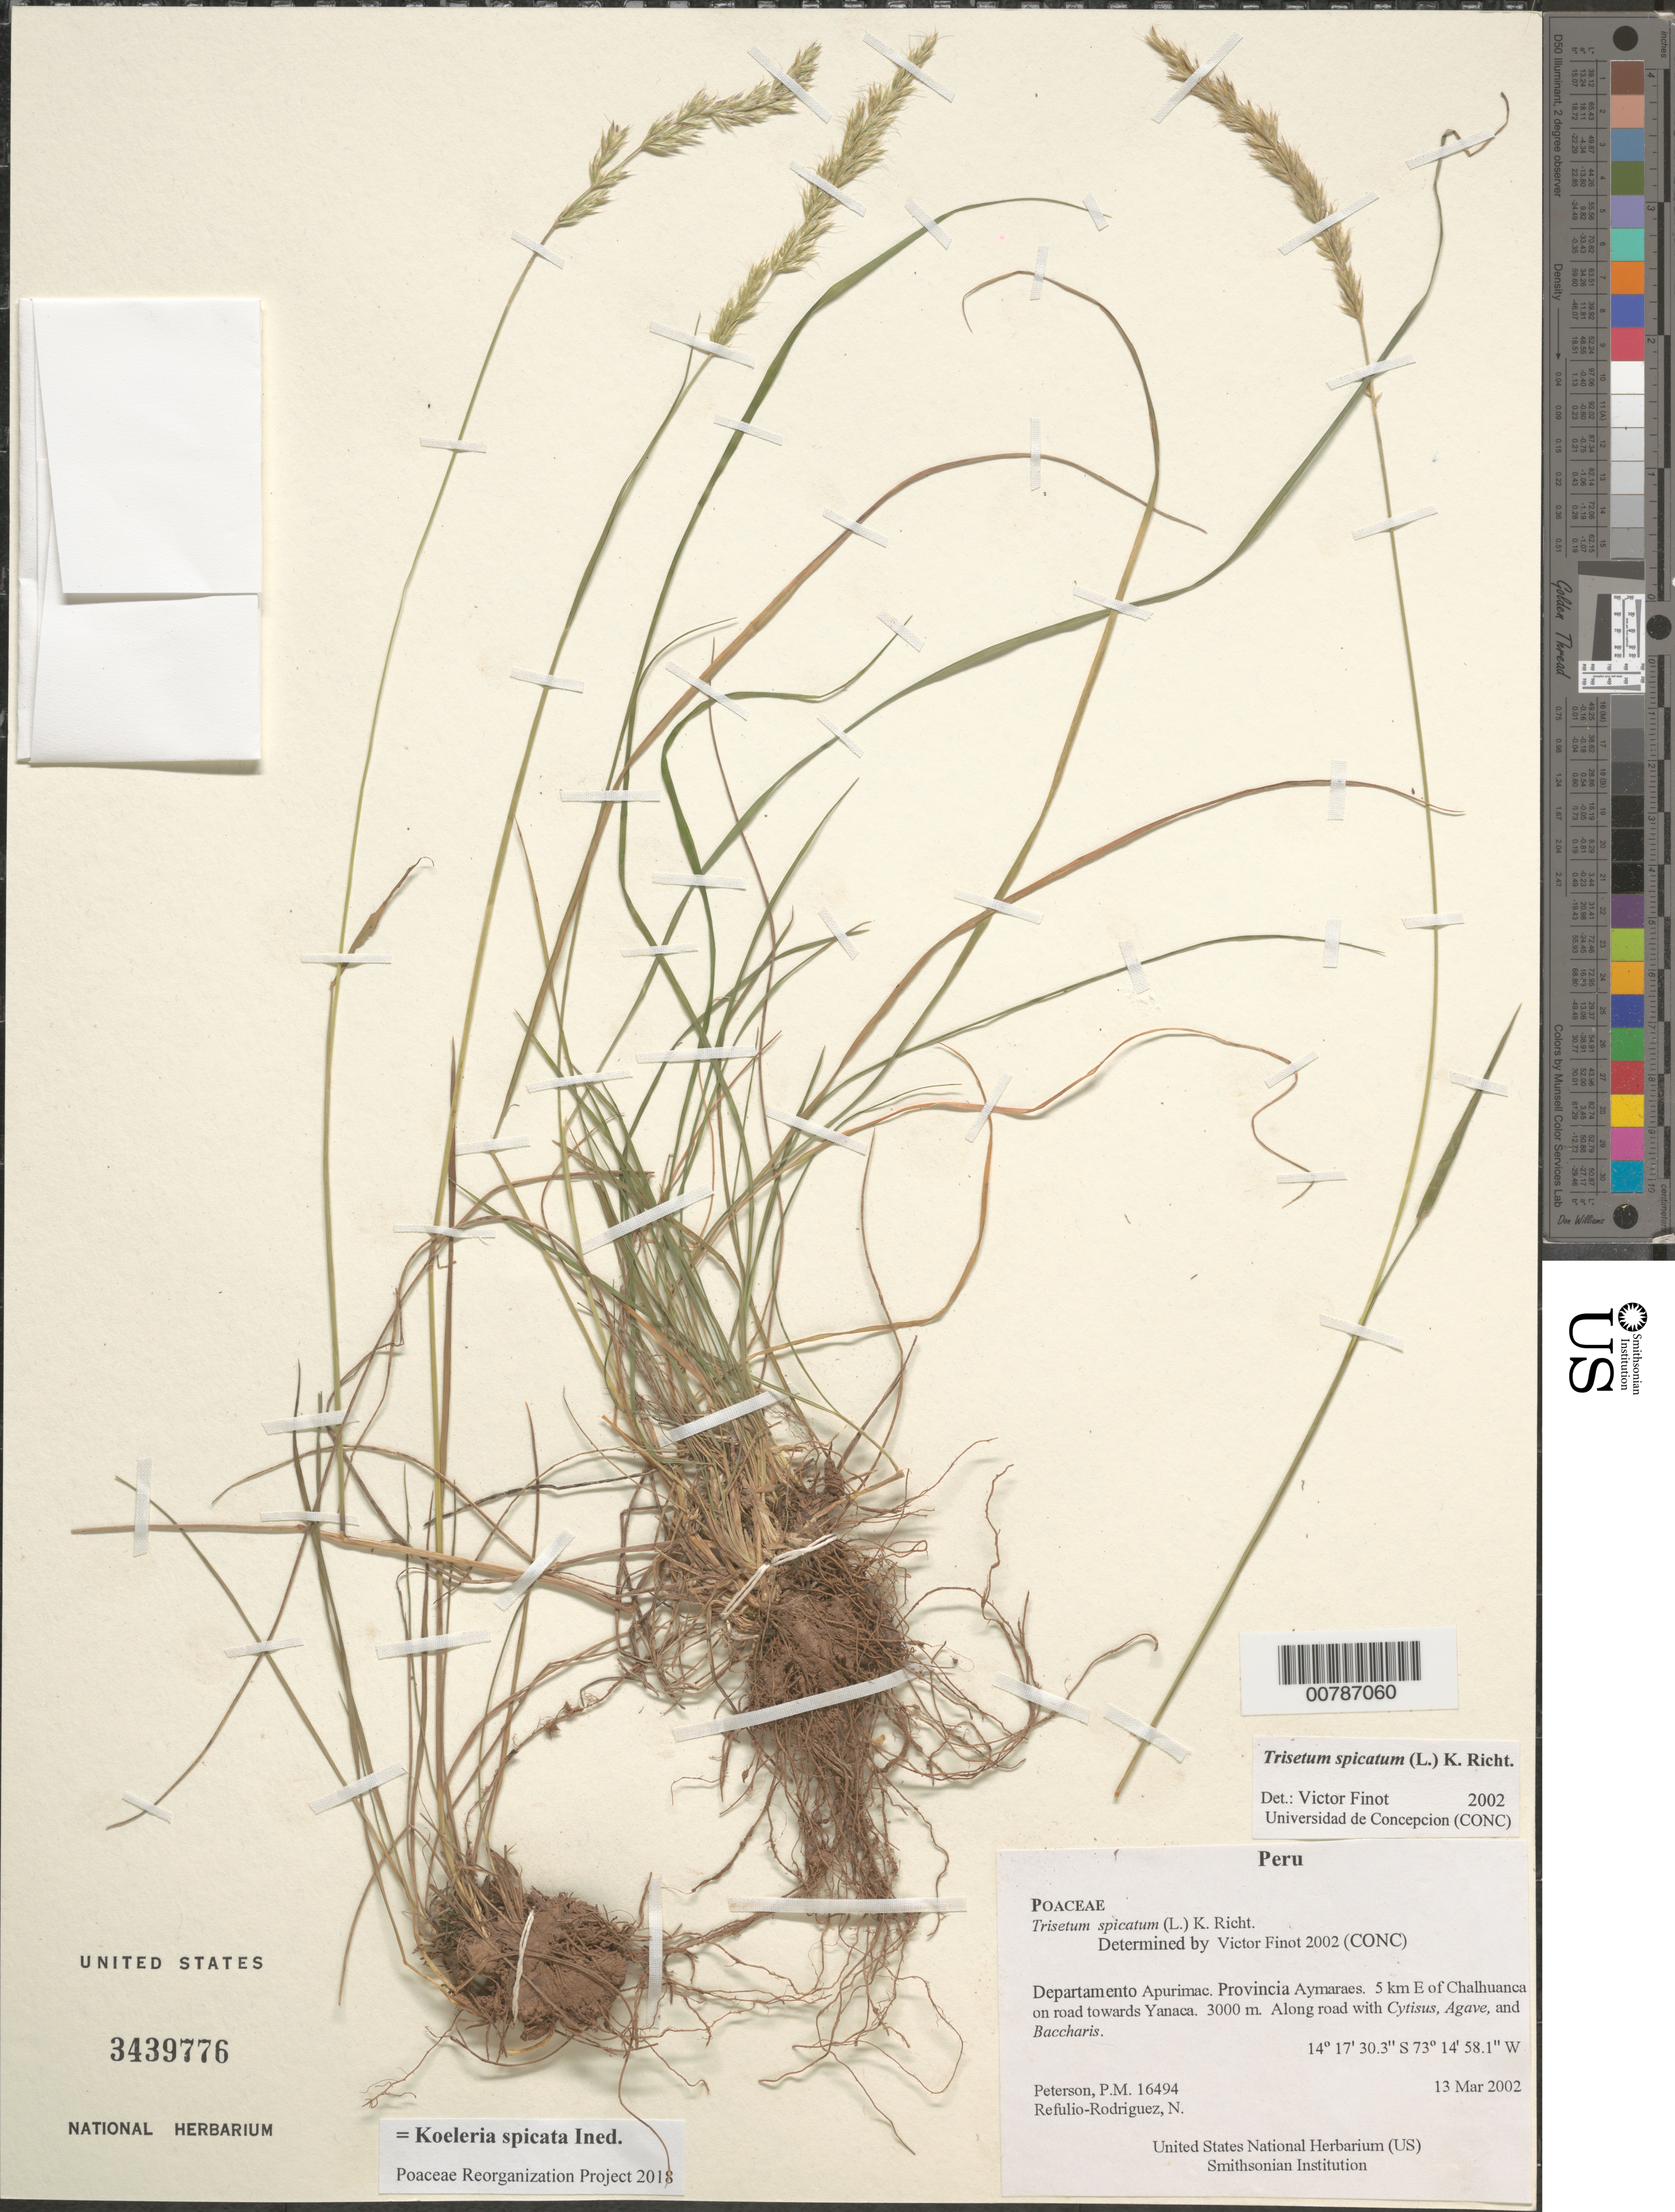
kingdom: Plantae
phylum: Tracheophyta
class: Liliopsida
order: Poales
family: Poaceae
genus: Koeleria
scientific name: Koeleria spicata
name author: (L.) Barberá et al.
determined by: Poaceae Reorganization Project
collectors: P. M. Peterson & N. Refulio-Rodríguez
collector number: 16494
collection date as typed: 13 Mar 2002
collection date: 2002-03-13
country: Peru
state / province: Apurímac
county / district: Aymaraes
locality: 5 km E of Chalhuanca on road towards Yanaca.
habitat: Along road with ~Cytisus, Agave, and Baccharis~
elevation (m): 3000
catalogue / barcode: US 3439776